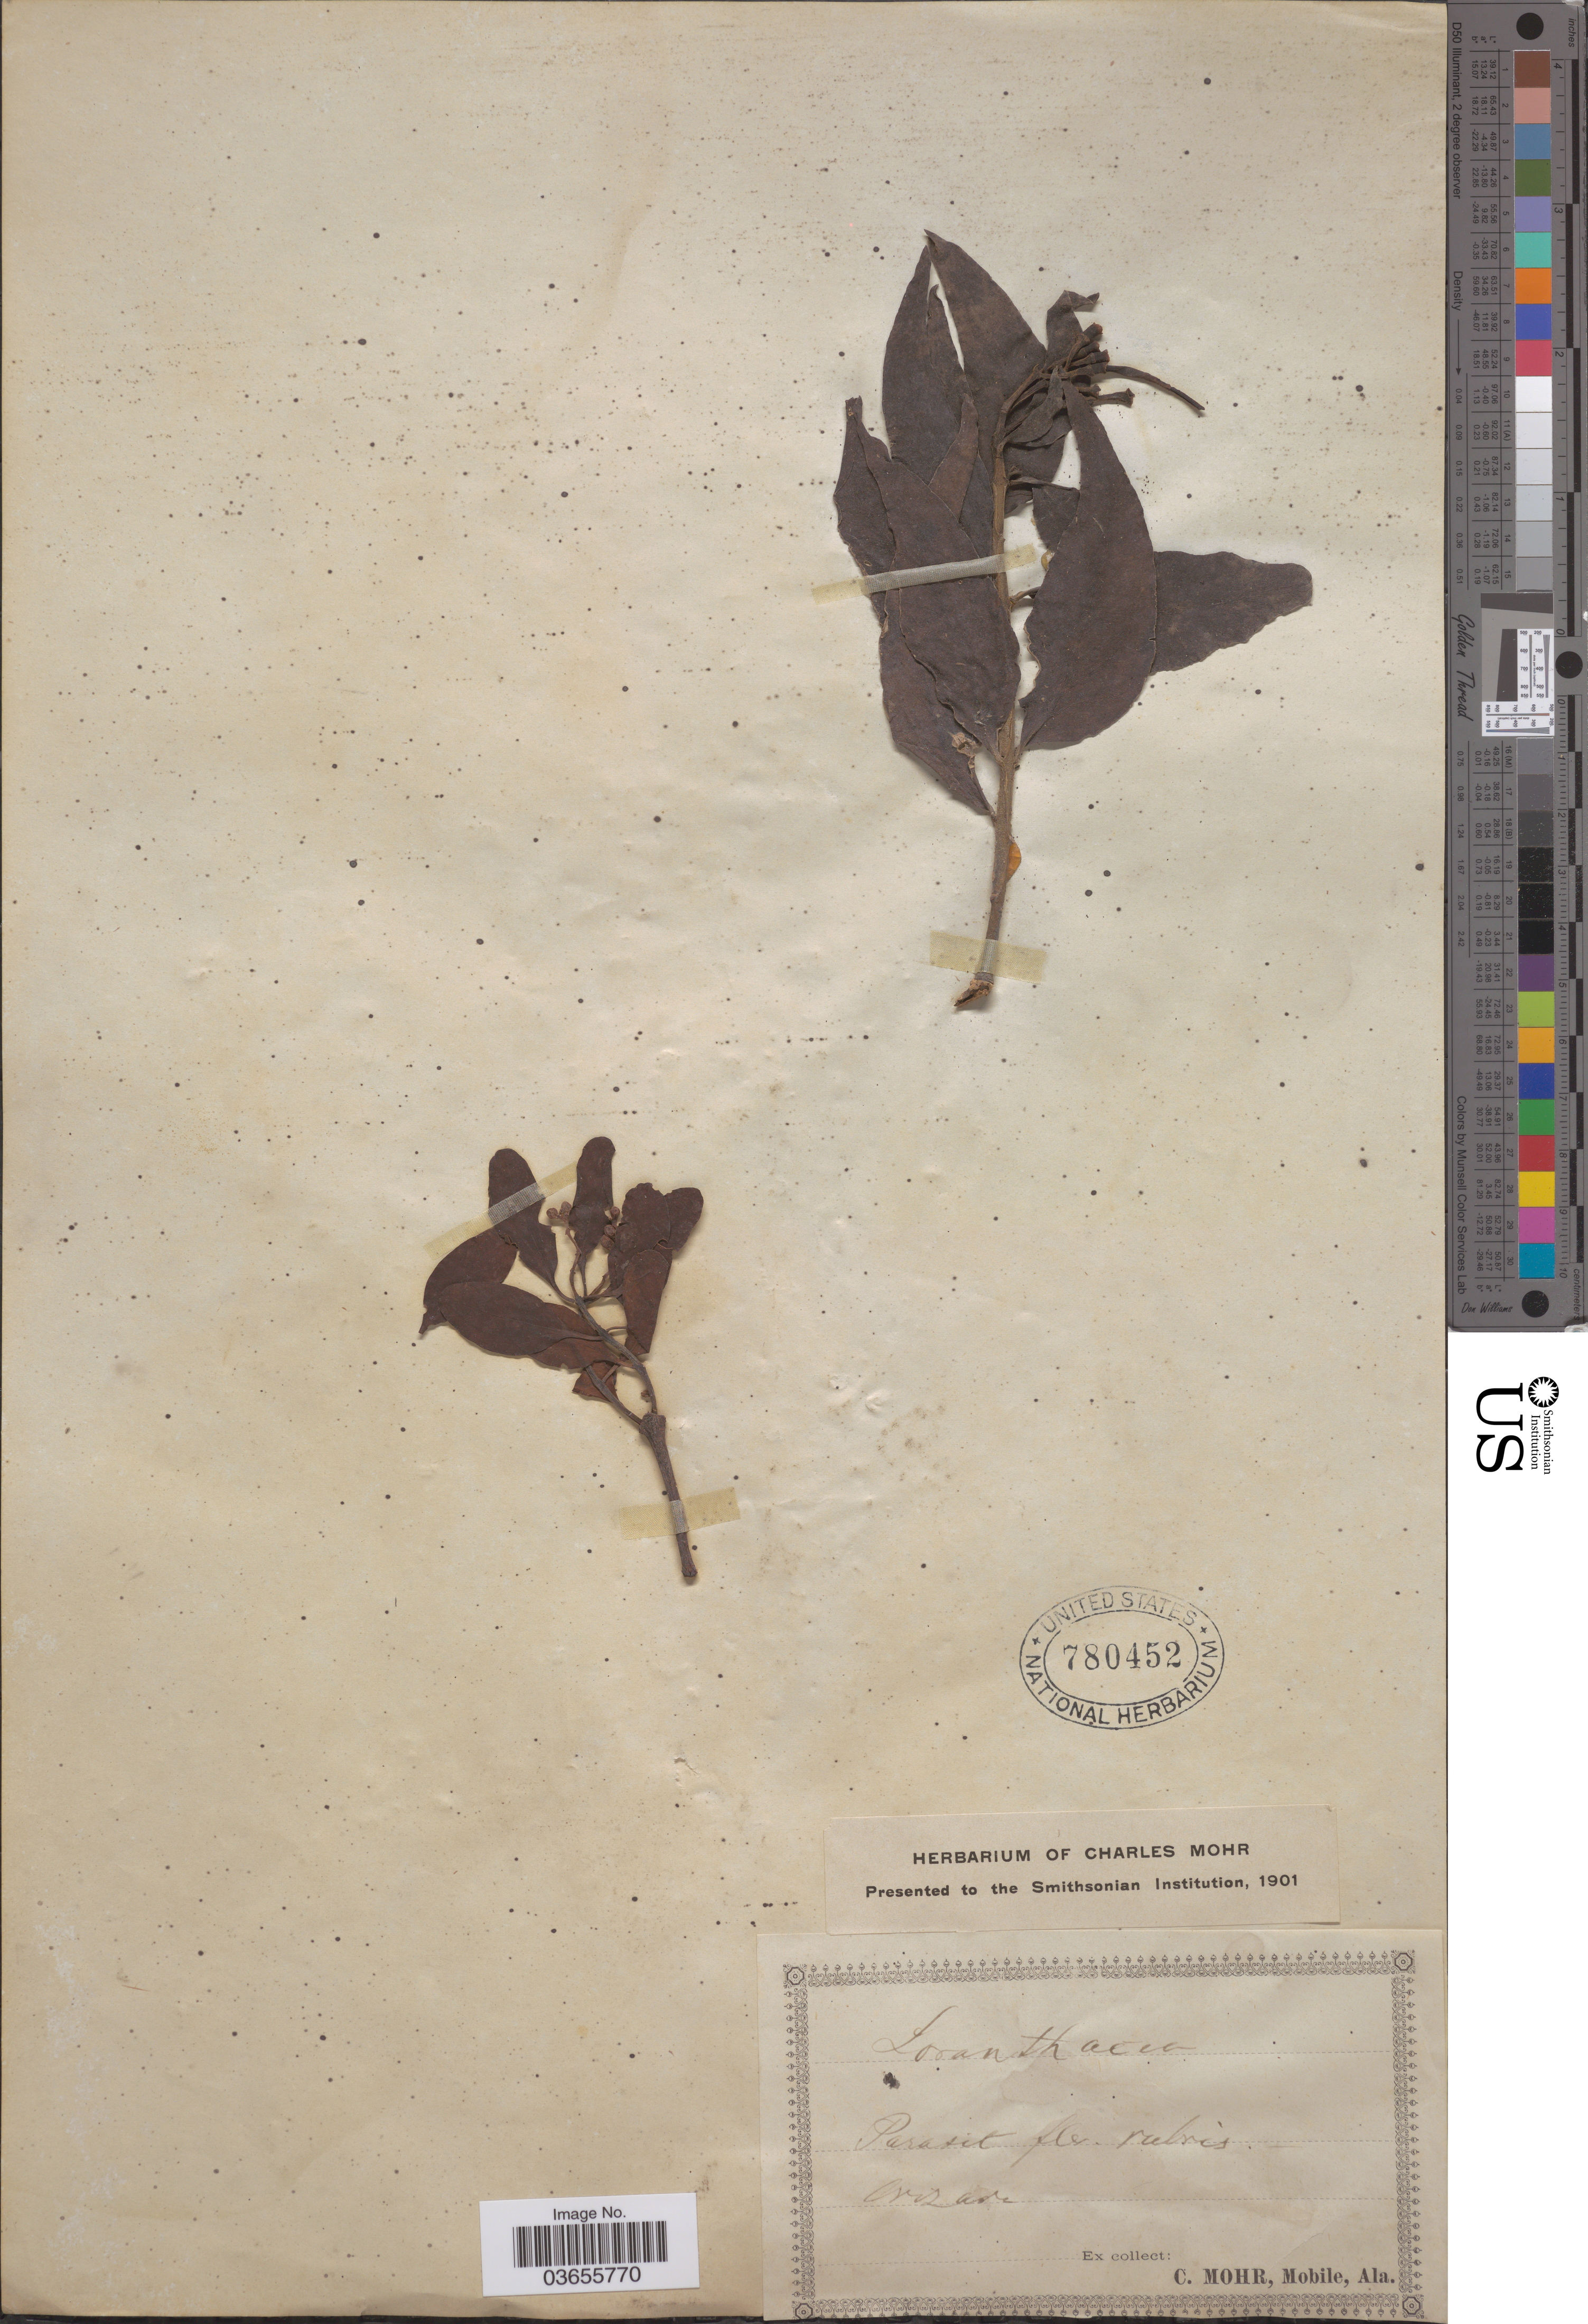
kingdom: Plantae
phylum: Tracheophyta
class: Magnoliopsida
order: Santalales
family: Loranthaceae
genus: Psittacanthus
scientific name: Psittacanthus sp.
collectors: Mohr, C. T. (herbarium)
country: Mexico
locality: Orizava.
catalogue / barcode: US 780452